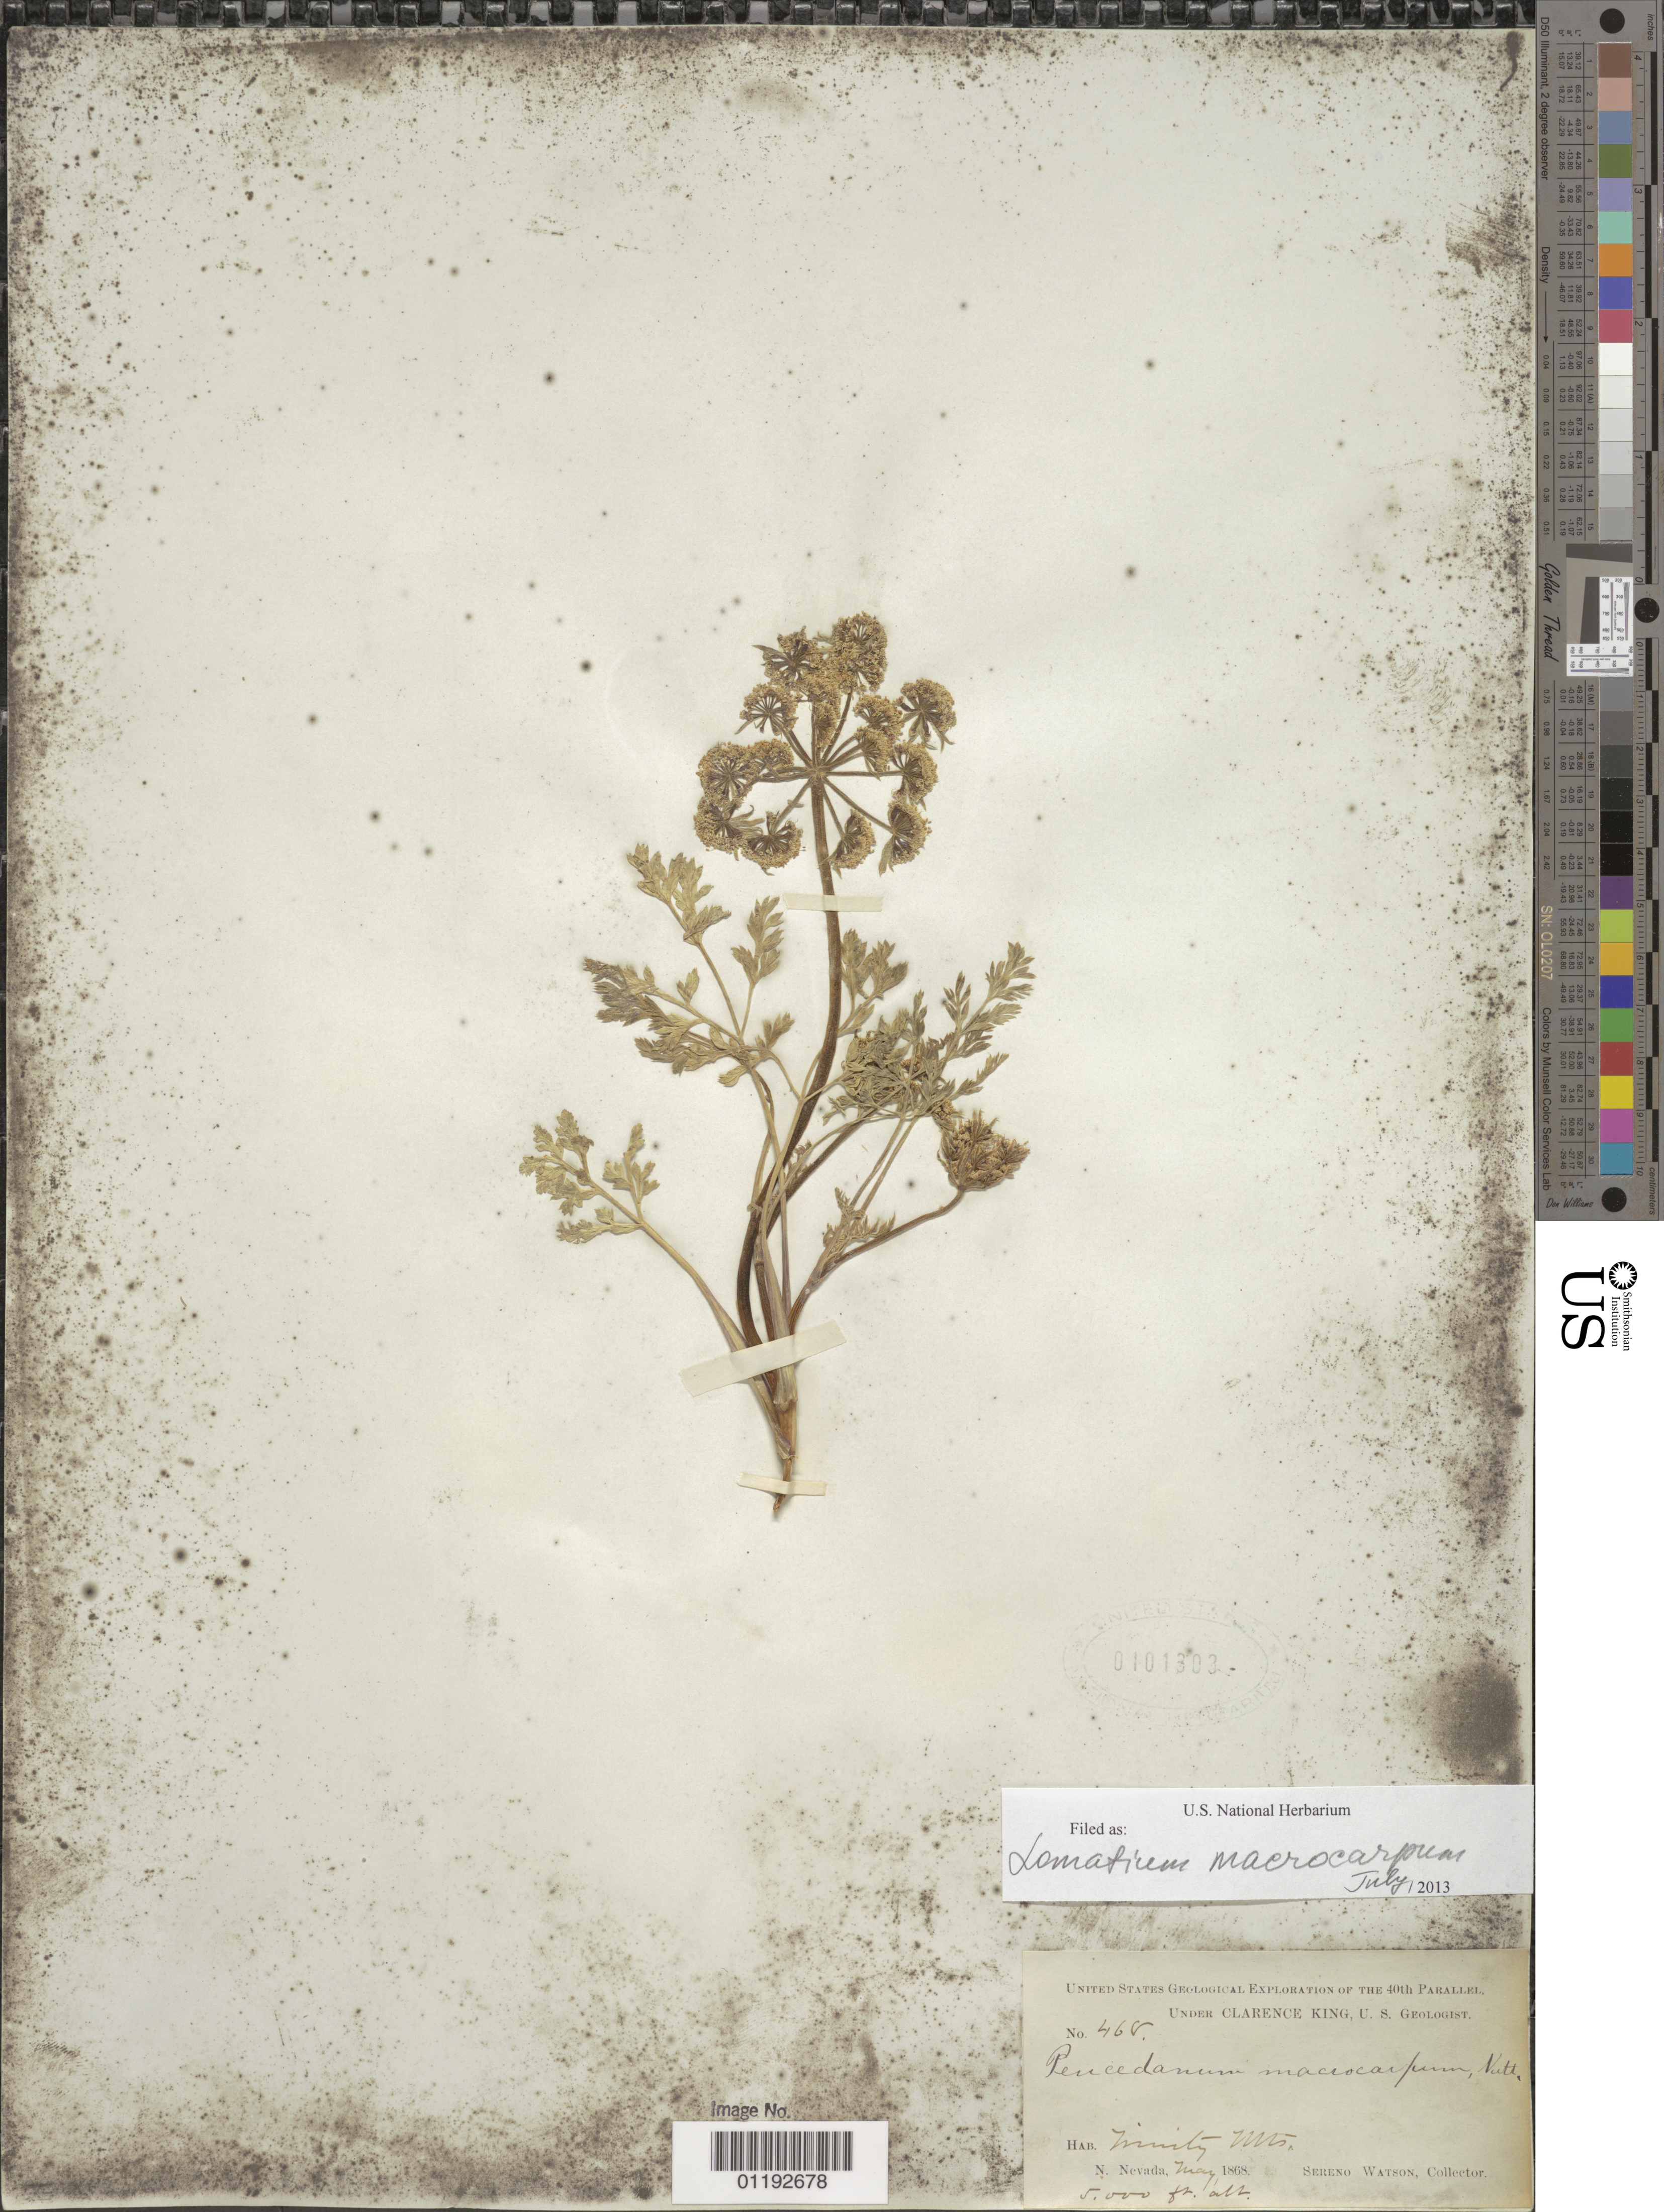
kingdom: Plantae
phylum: Tracheophyta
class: Magnoliopsida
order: Apiales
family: Apiaceae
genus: Lomatium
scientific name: Lomatium macrocarpum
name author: (Hook. et al.) J.M. Coult. & Rose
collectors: S. Watson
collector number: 468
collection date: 1868-05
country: United States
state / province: Nevada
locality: Trinity Mts. N. Nevada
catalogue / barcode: US 101303